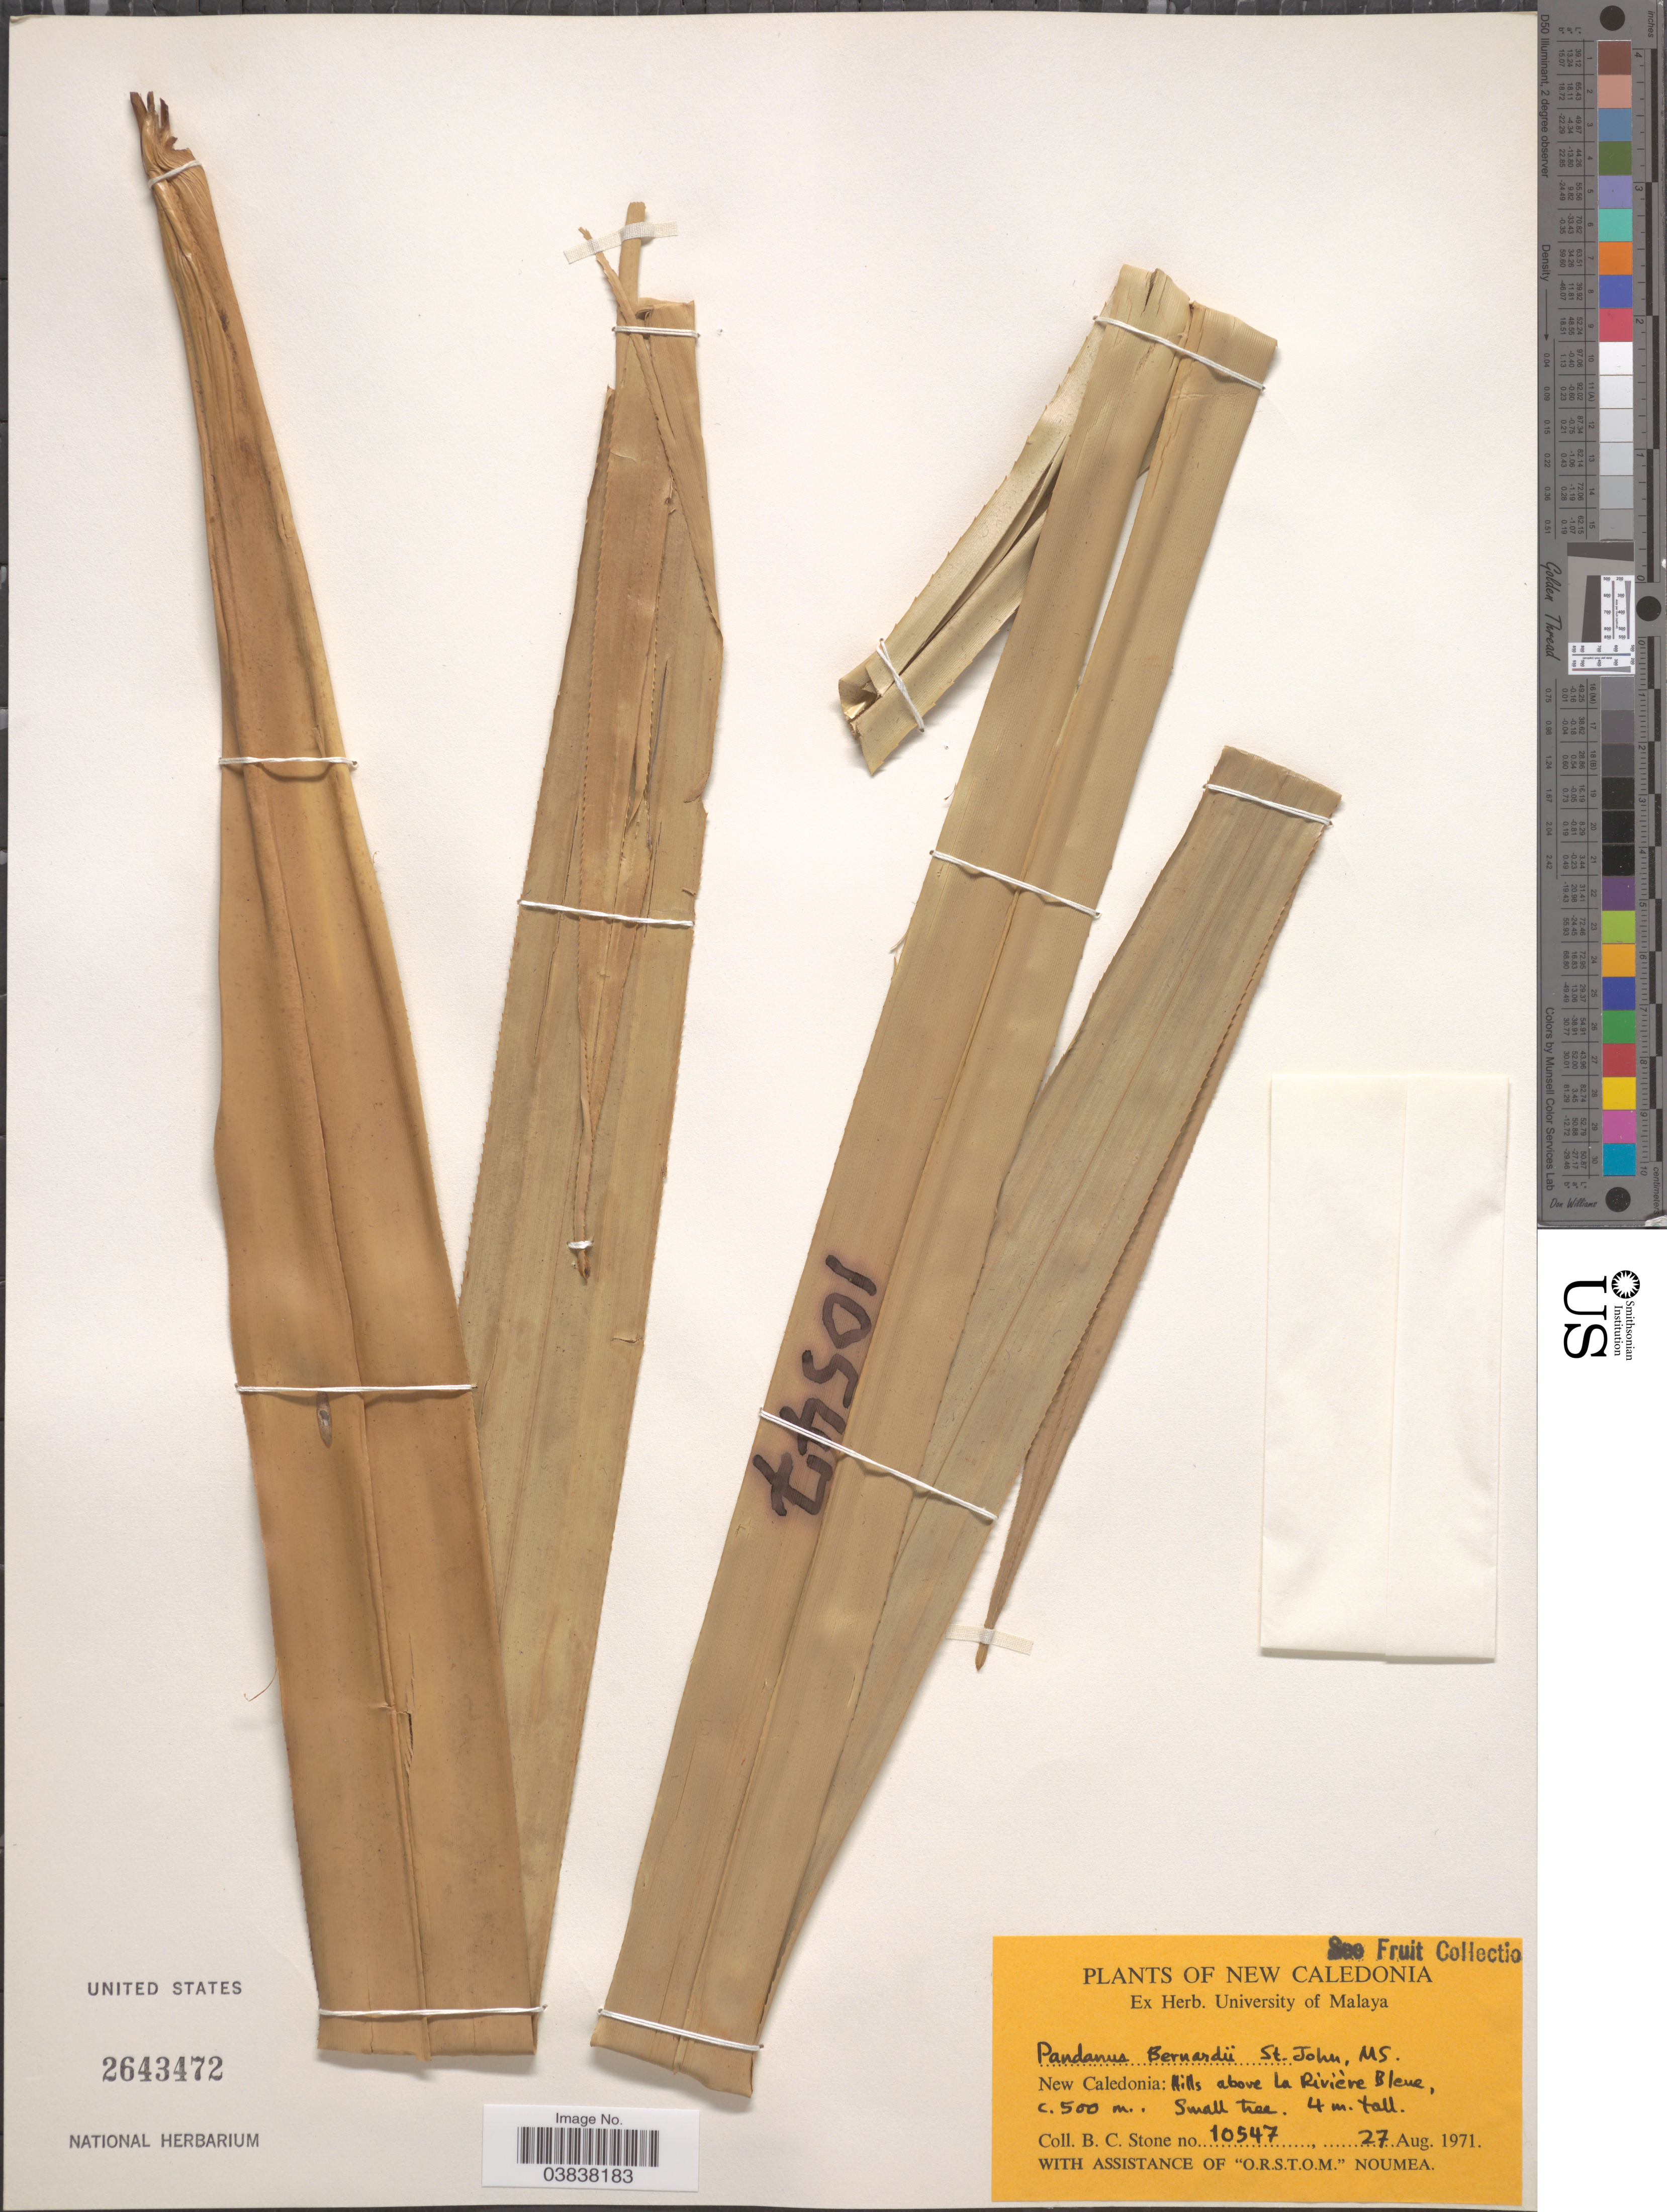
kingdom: Plantae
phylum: Tracheophyta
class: Liliopsida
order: Pandanales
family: Pandanaceae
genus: Pandanus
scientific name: Pandanus bernardii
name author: H. St. John ex Callm.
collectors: B. C. Stone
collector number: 10547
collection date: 1971-08-27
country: New Caledonia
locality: Hills above la Rivière Bleue.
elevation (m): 500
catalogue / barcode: US 2643472